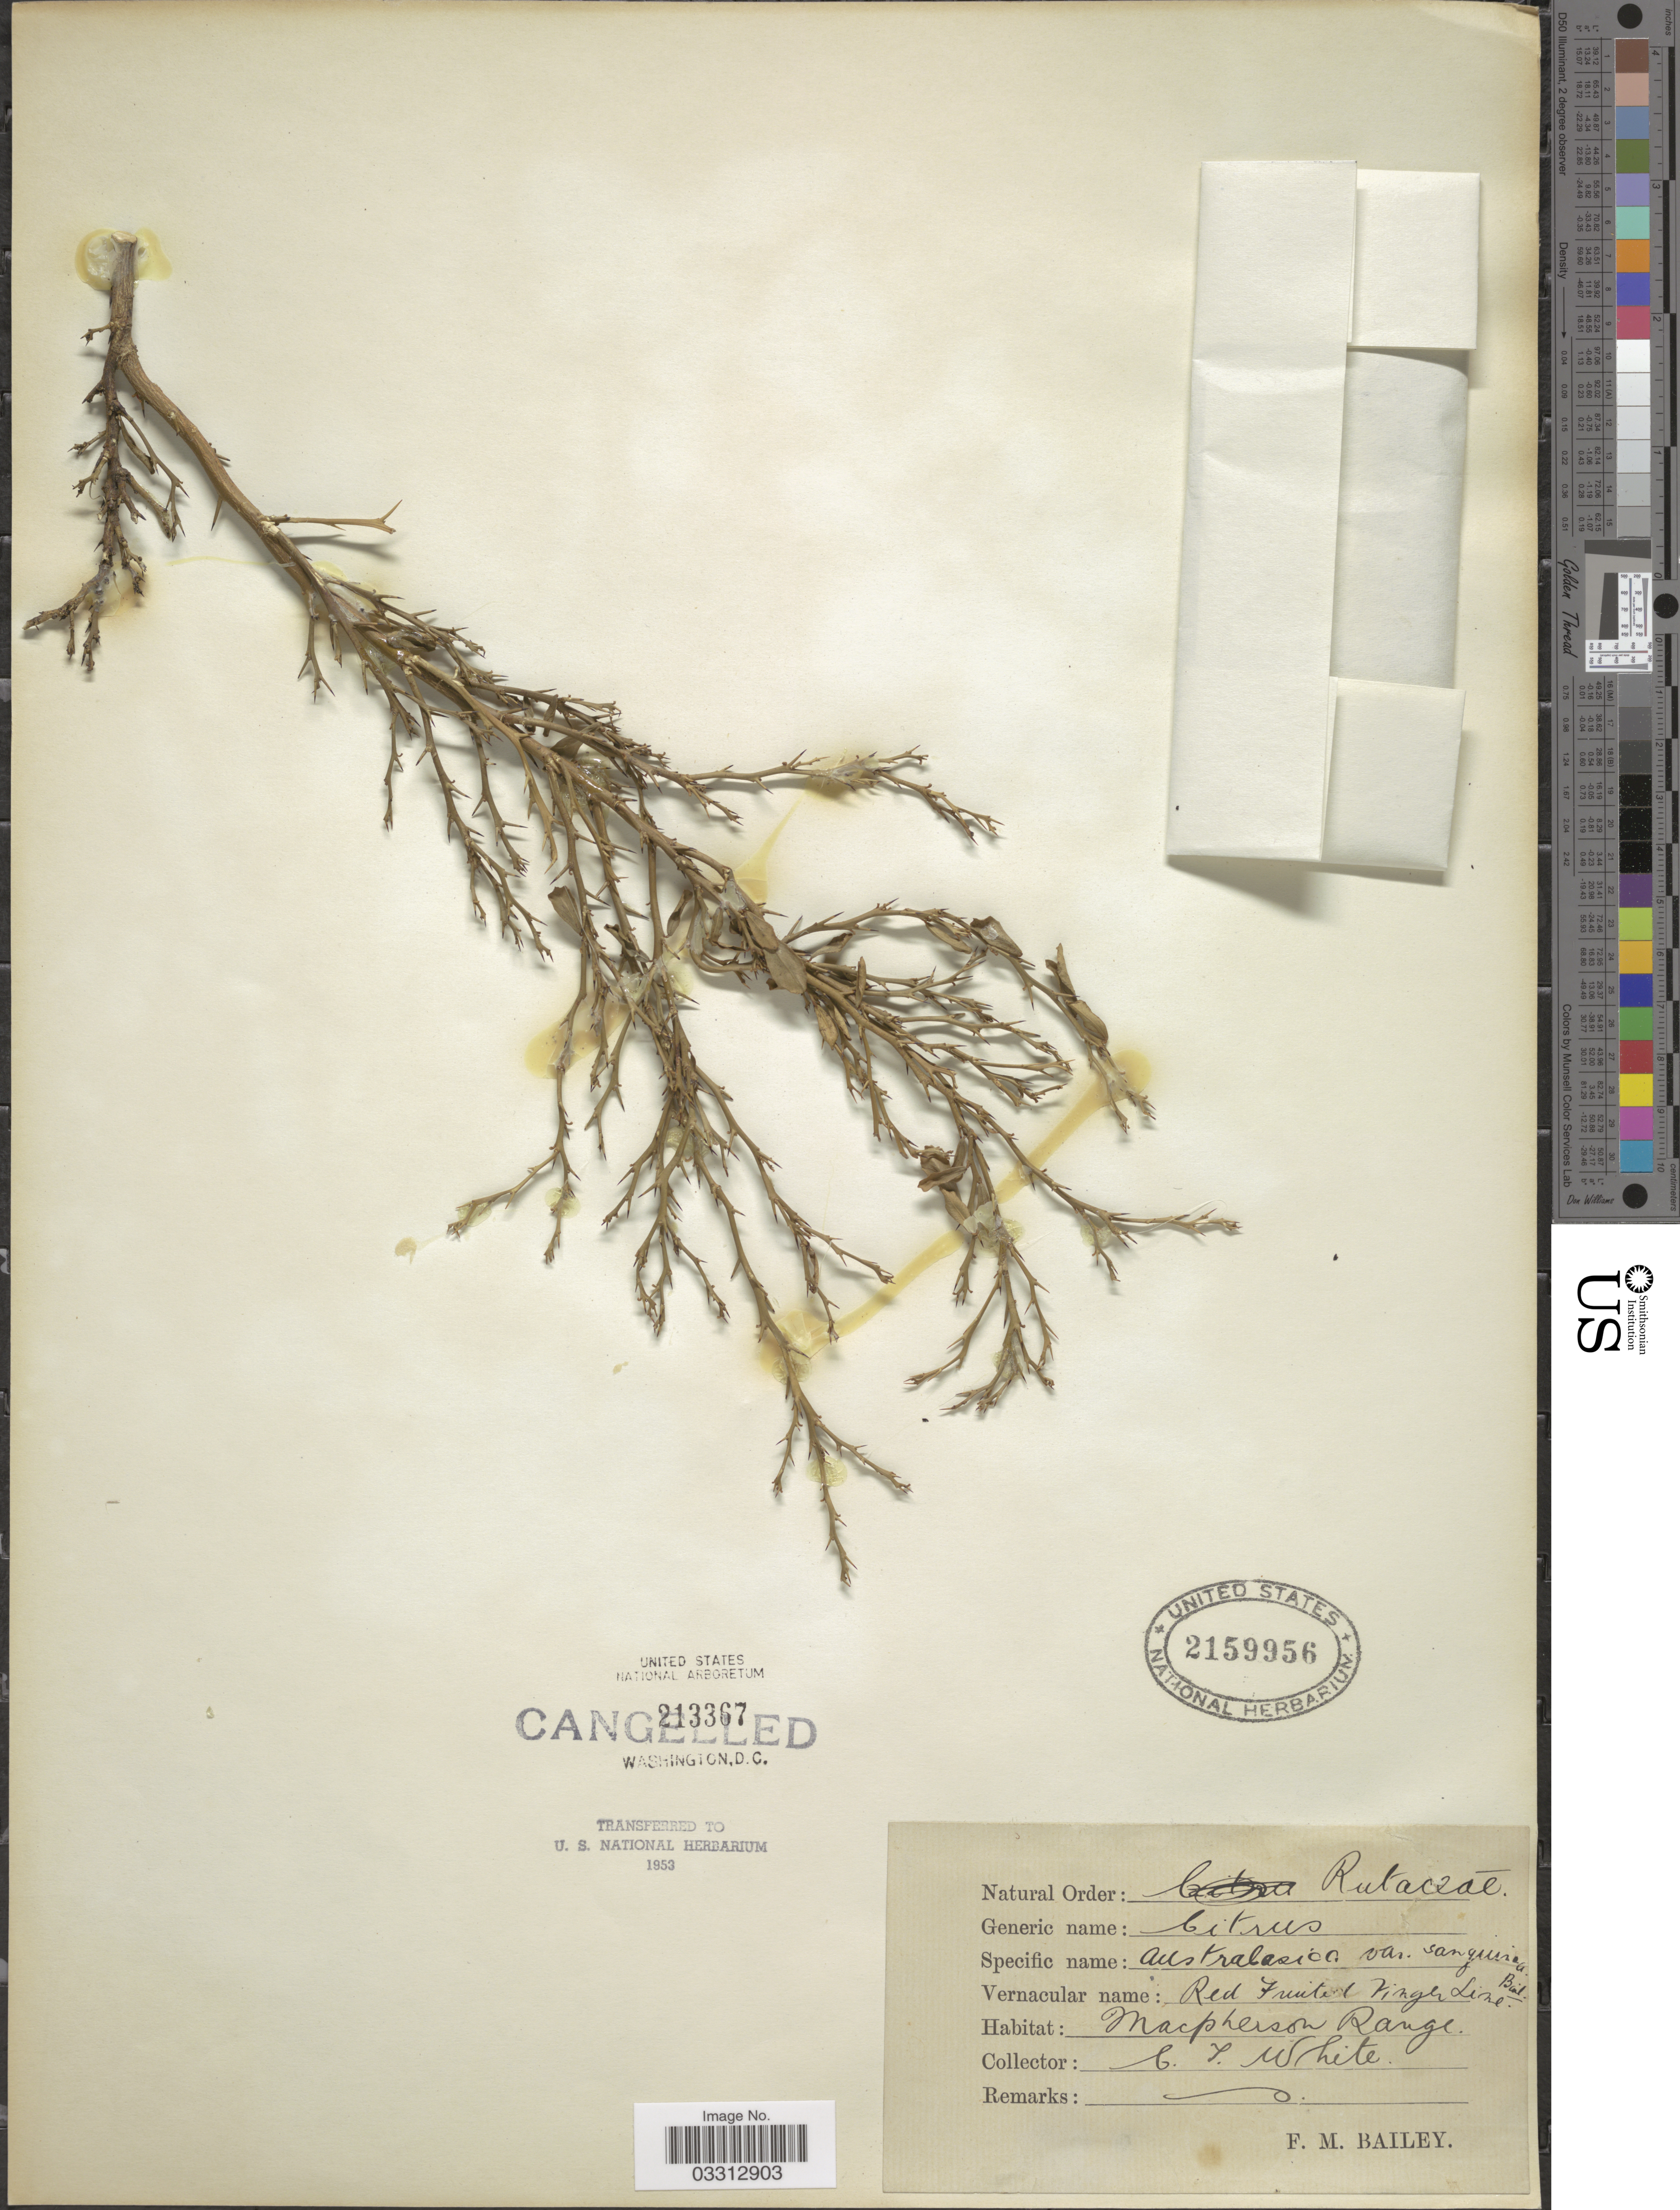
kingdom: Plantae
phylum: Tracheophyta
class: Magnoliopsida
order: Sapindales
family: Rutaceae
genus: Citrus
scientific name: Citrus australasica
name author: F. Muell.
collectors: C. T. White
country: Australia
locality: Macpherson Range.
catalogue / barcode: US 2159956